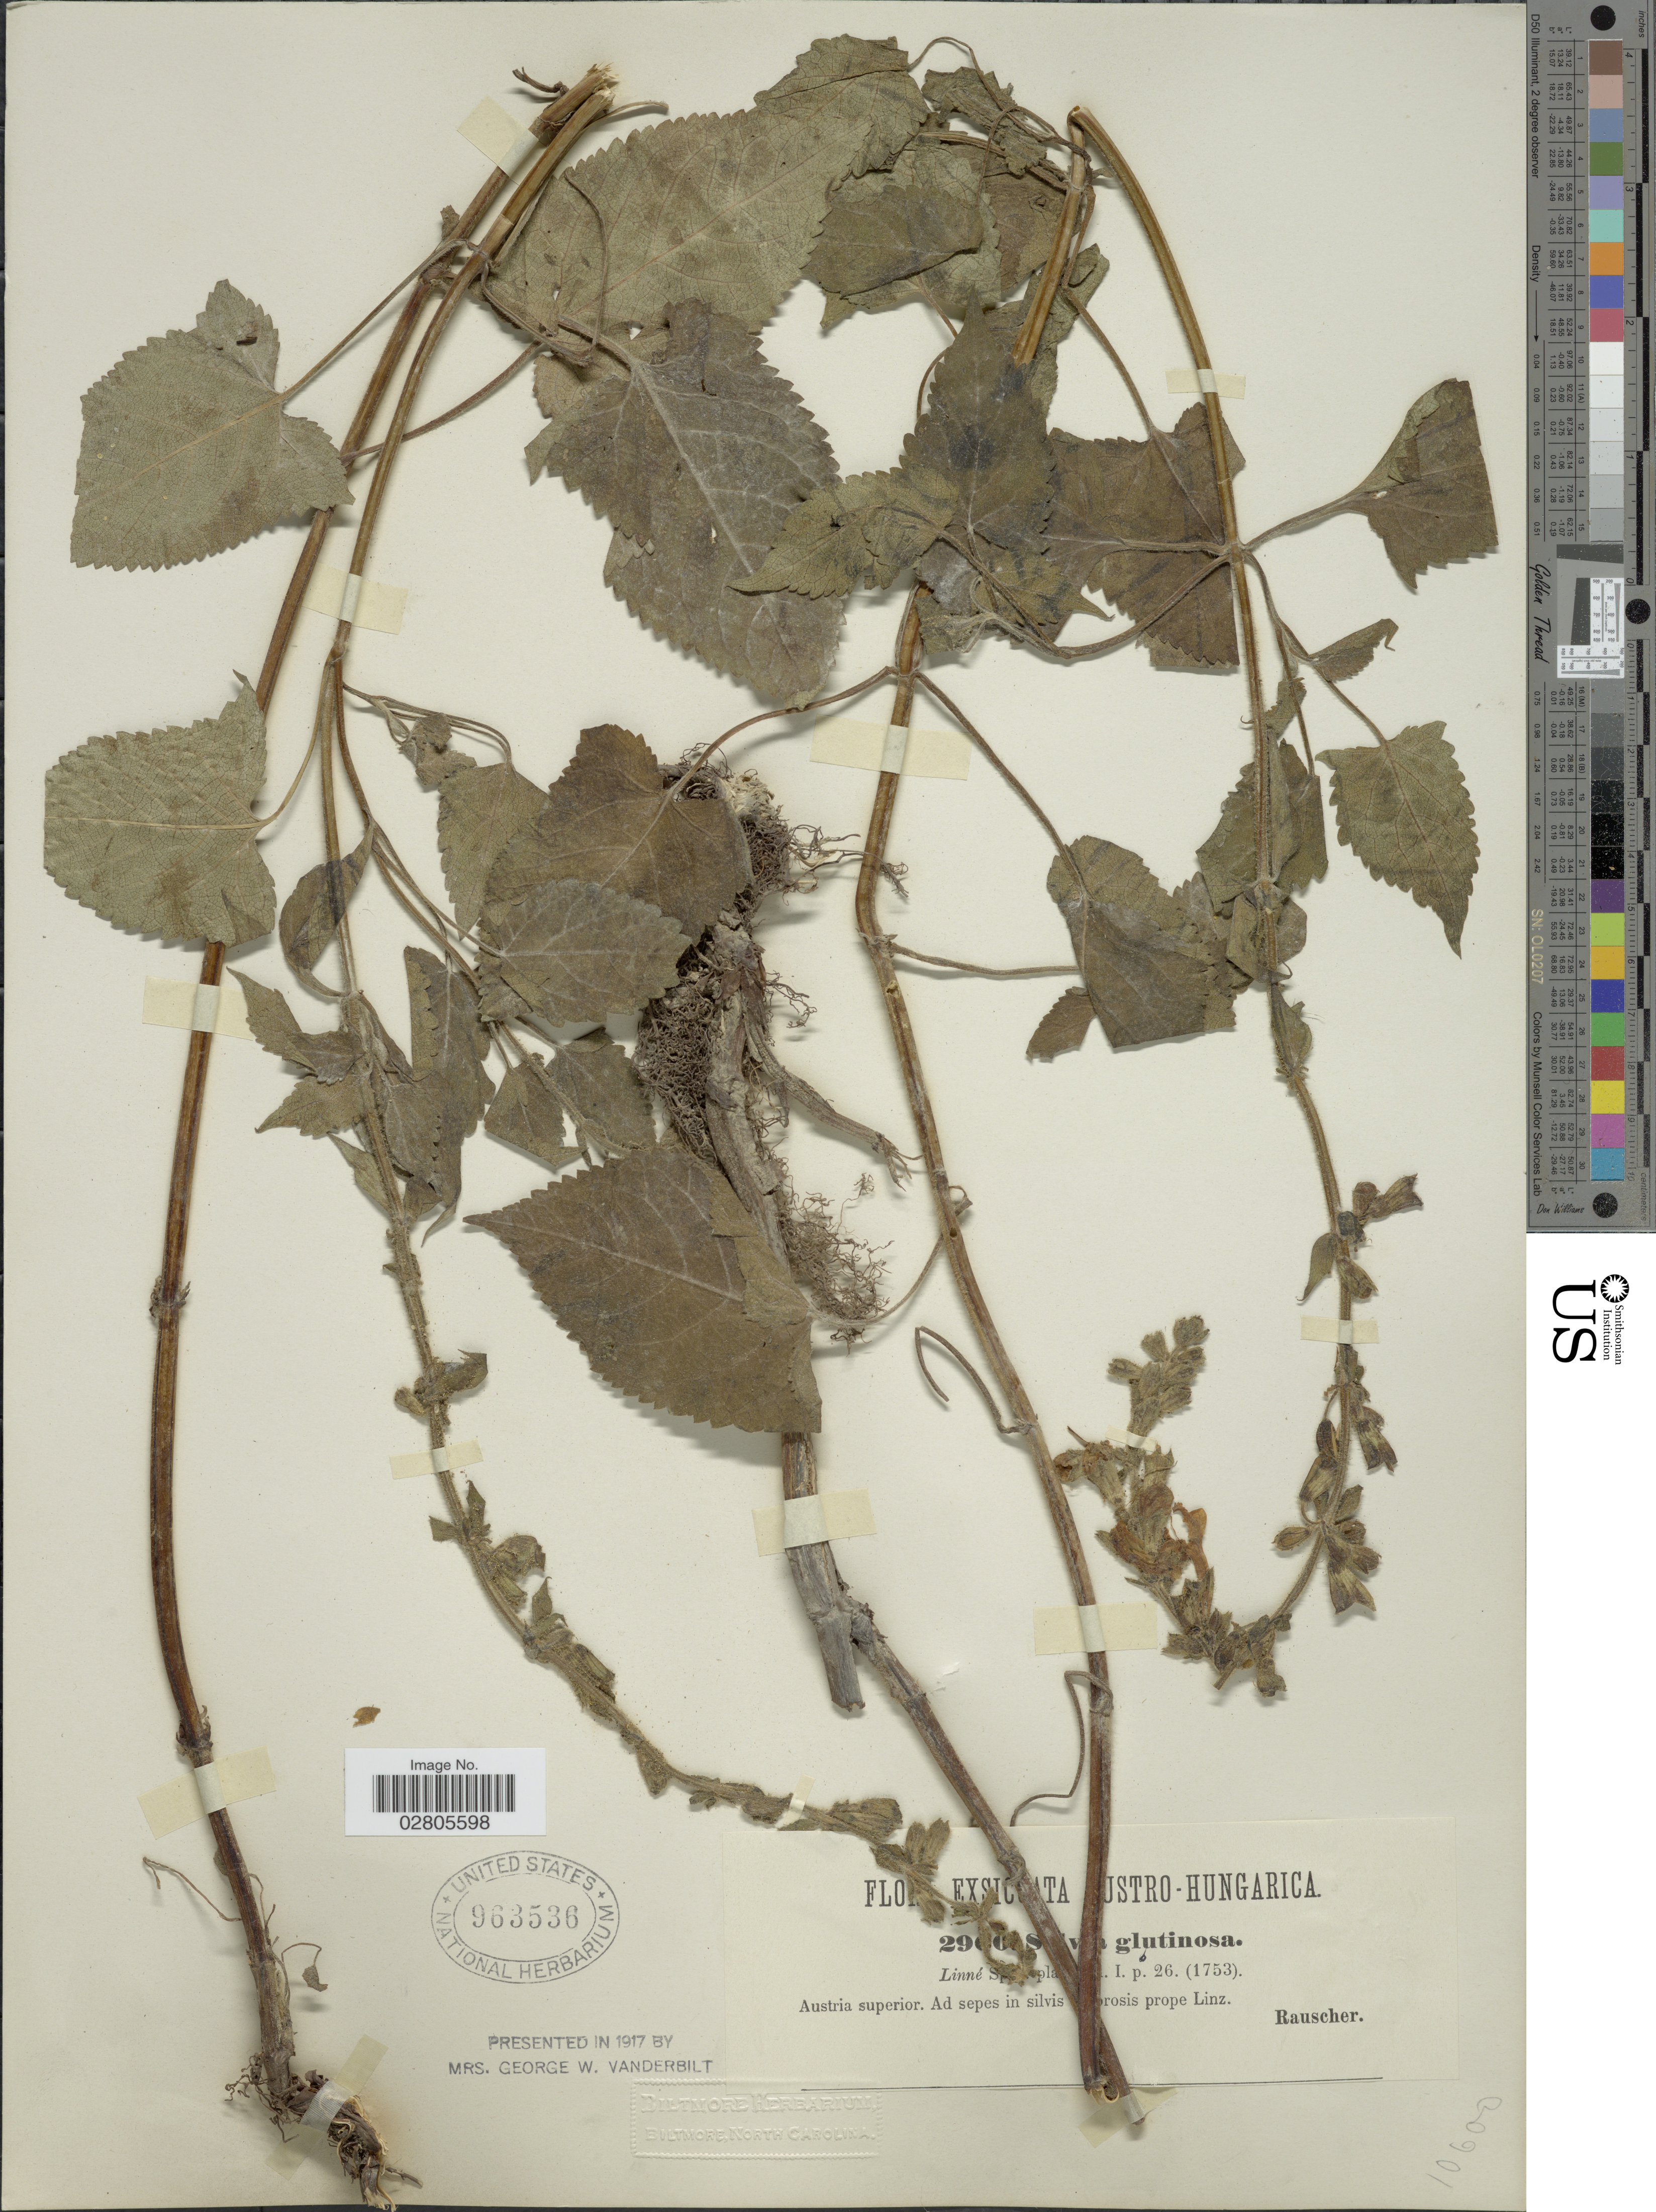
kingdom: Plantae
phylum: Tracheophyta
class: Magnoliopsida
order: Lamiales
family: Lamiaceae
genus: Salvia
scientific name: Salvia glutinosa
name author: L.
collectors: -. Rauscher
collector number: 29!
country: Austria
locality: [illegible text]ustro-Hungarica. Austria superior. Ad sepes in silvis [illegible text]rosis prope Linz.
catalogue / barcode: US 963536